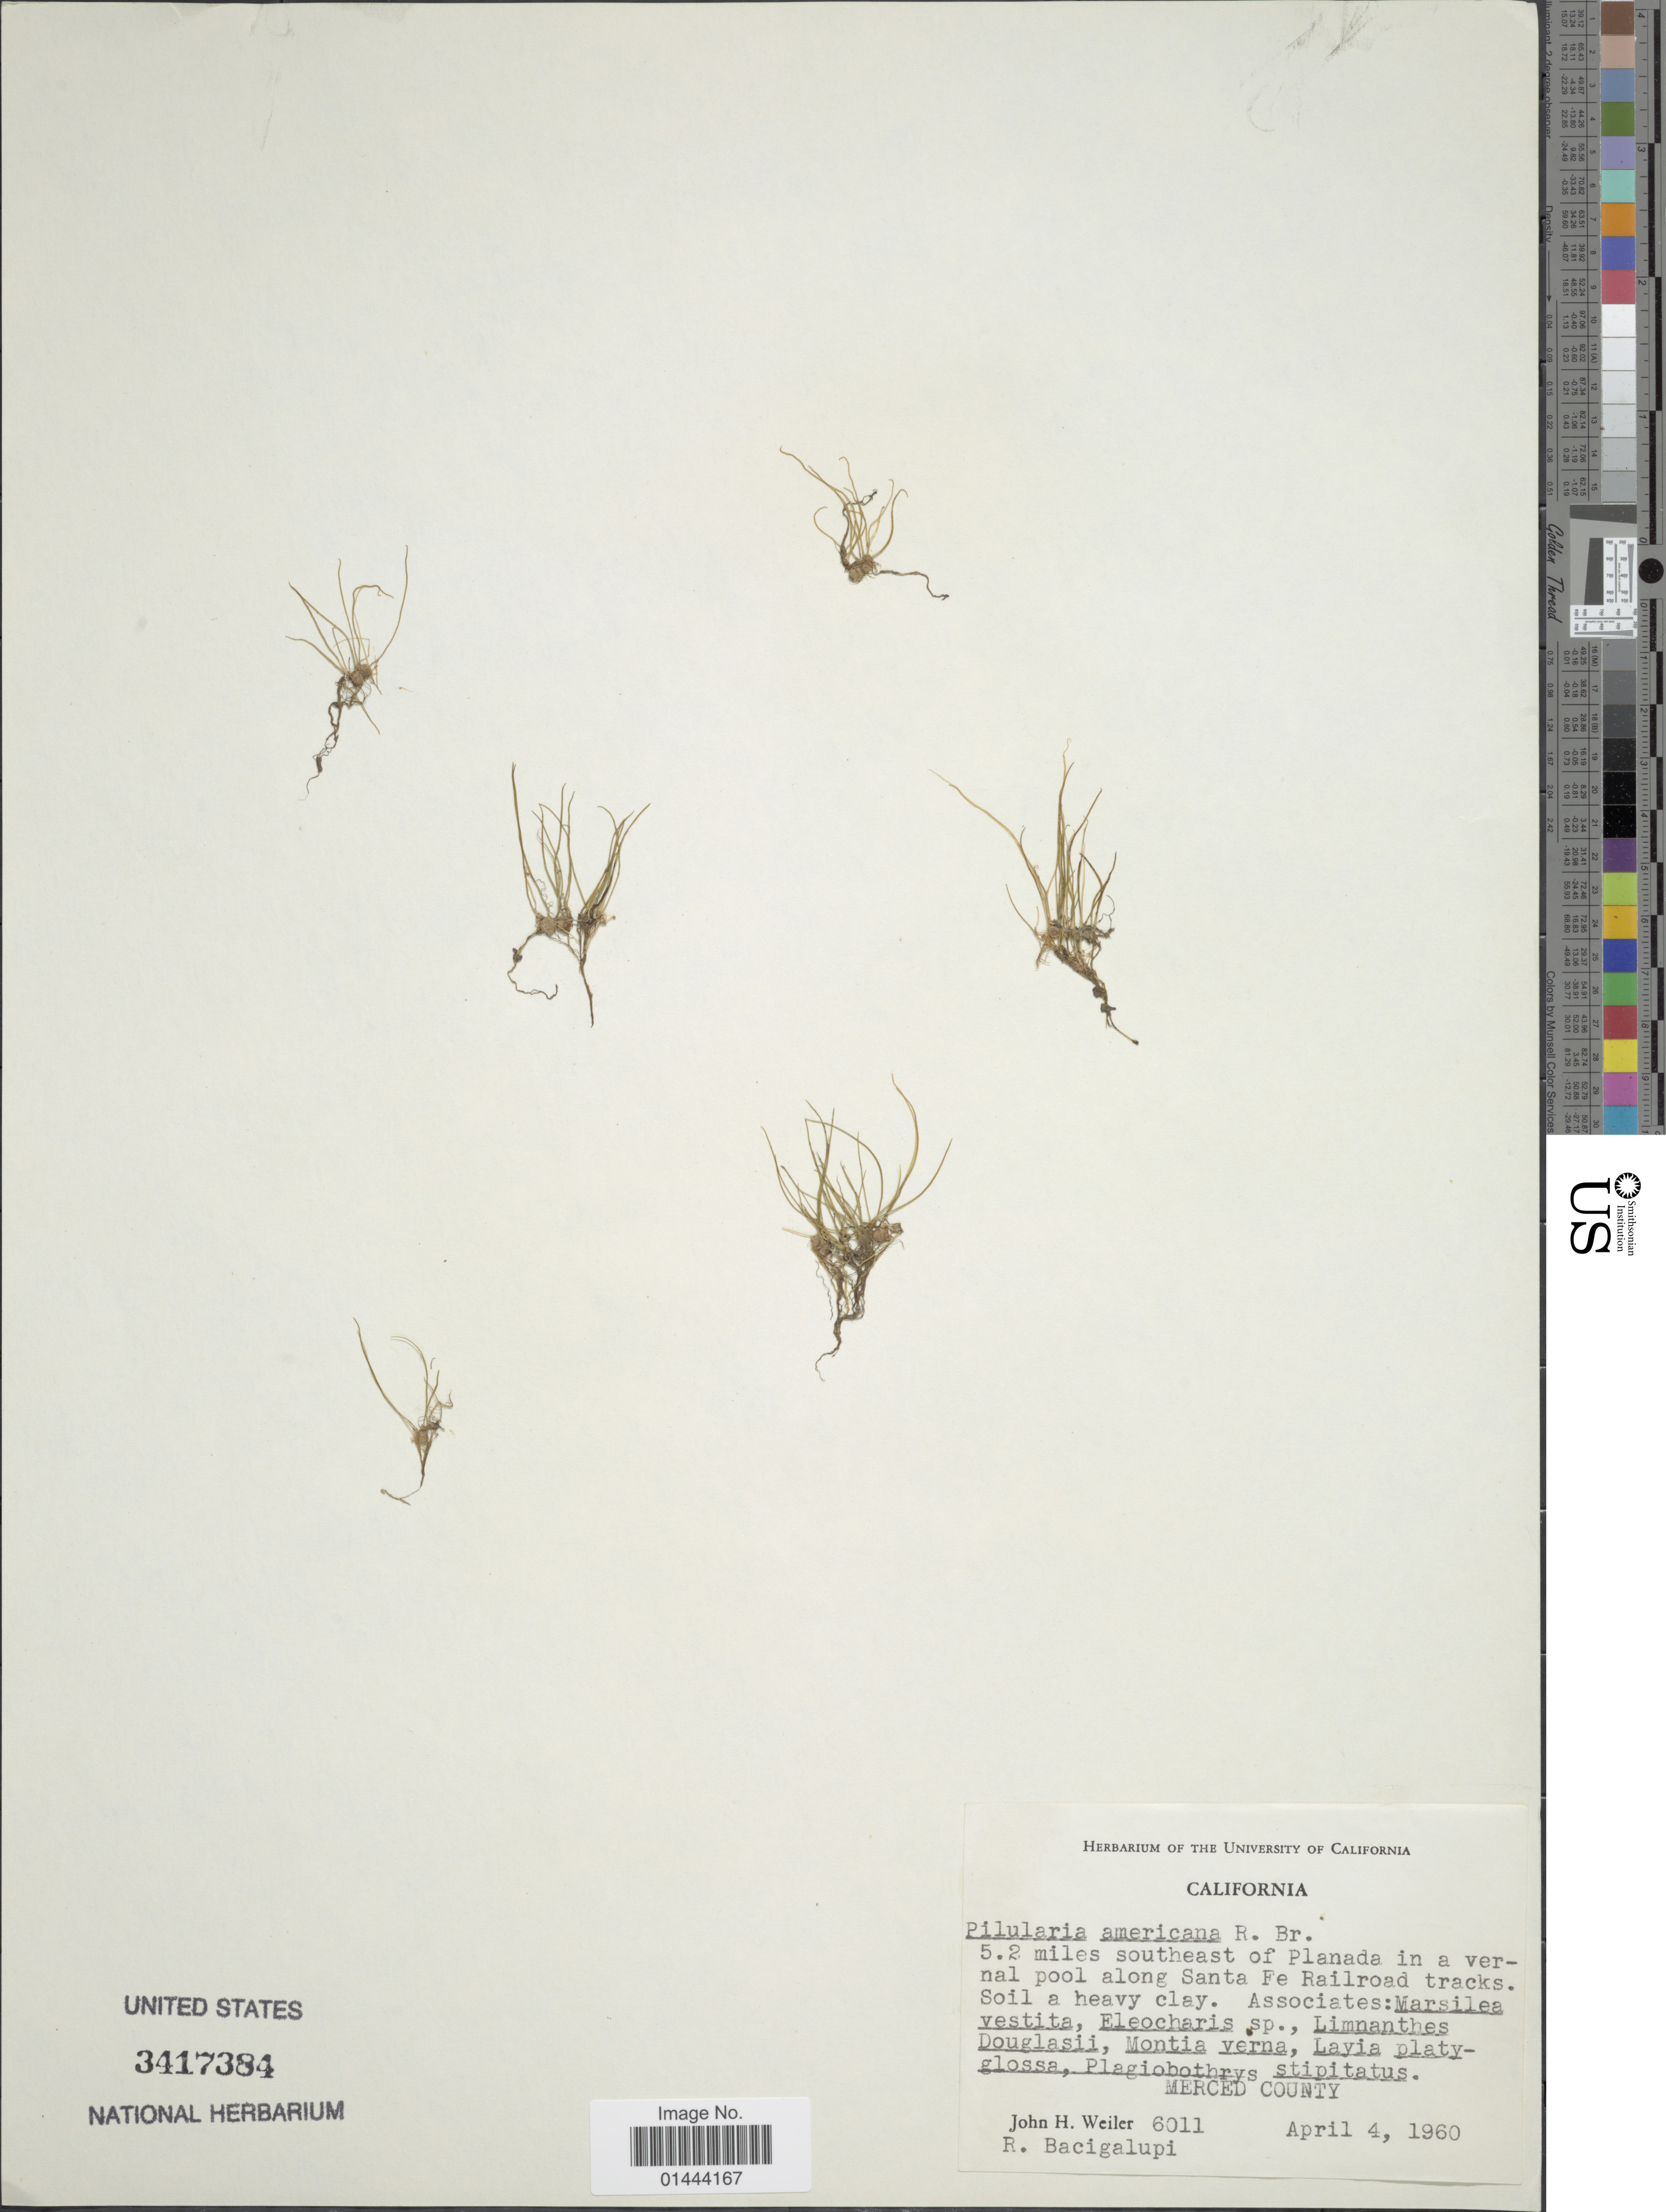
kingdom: Plantae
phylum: Tracheophyta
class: Polypodiopsida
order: Salviniales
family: Marsileaceae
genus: Pilularia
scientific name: Pilularia americana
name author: A. Braun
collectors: J. H. Weiler & R. Bacigalupi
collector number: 6011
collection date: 1960-04-04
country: United States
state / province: California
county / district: Merced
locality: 5.2 miles southeast of Planada in vernal pool along Santa Fe Railroad tracks, Merced County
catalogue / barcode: US 3417384